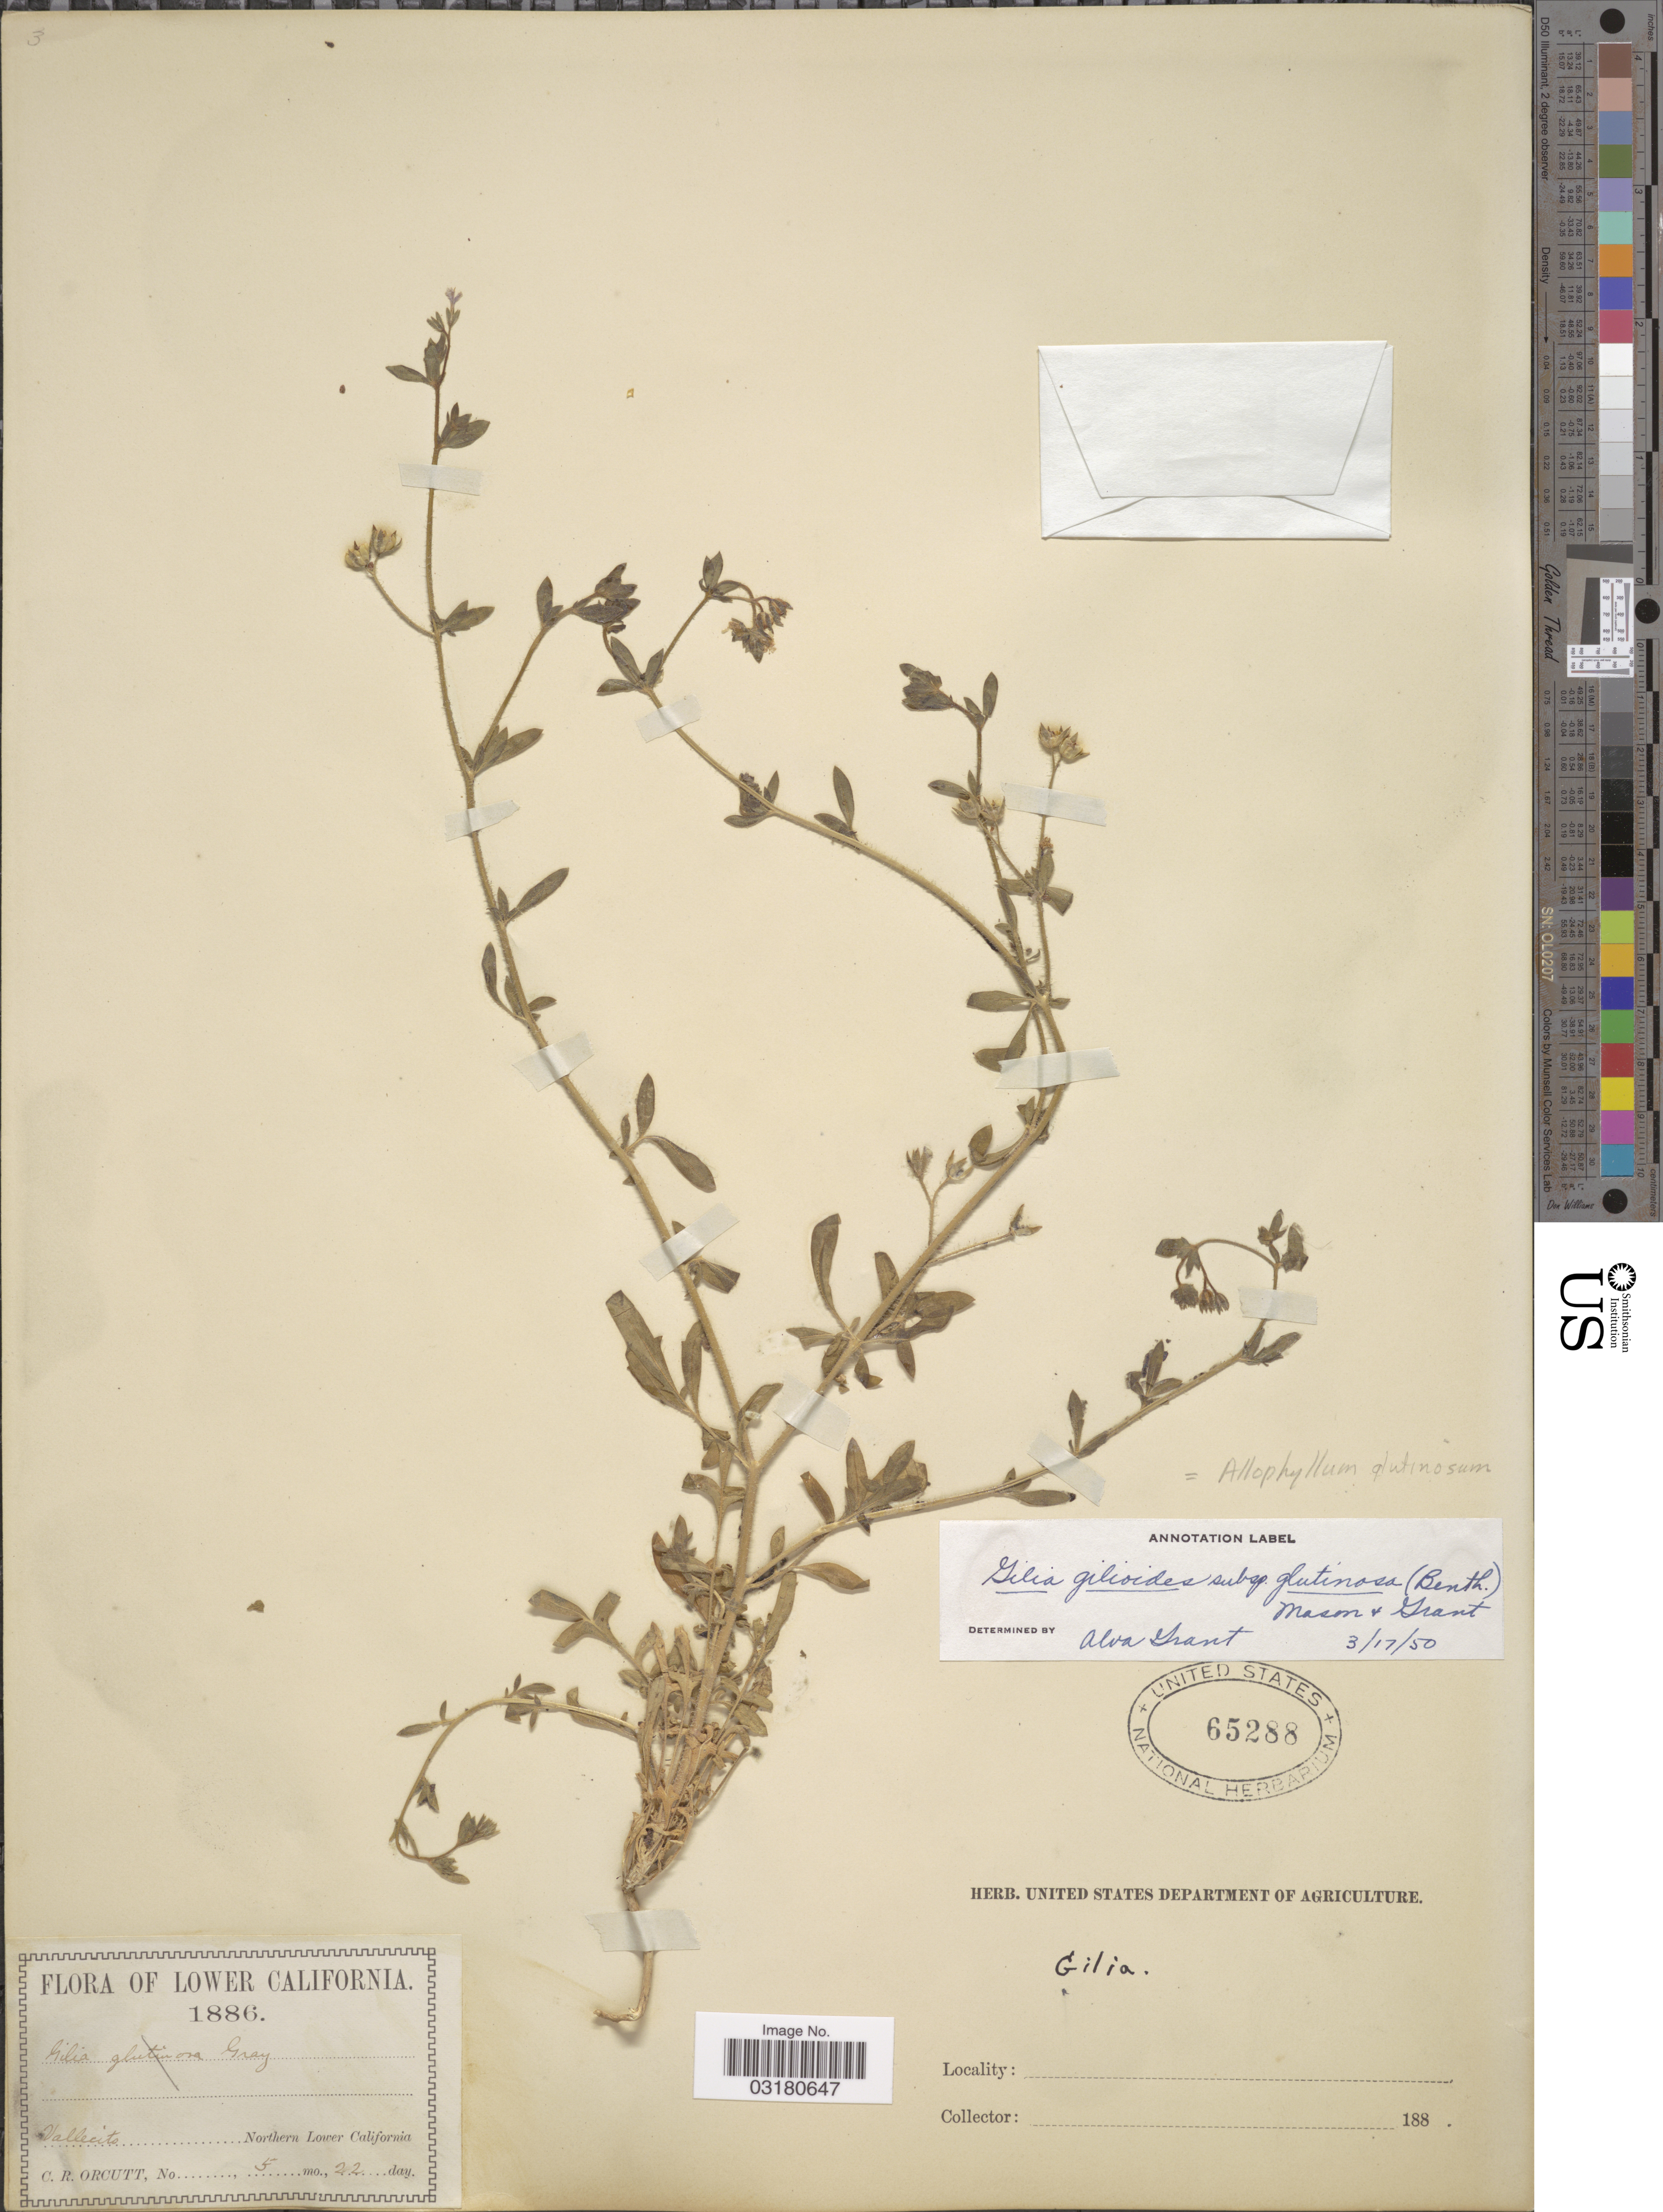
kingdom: Plantae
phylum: Tracheophyta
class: Magnoliopsida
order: Ericales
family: Polemoniaceae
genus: Allophyllum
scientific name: Allophyllum glutinosum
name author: (Benth.) A.D. Grant & V.E. Grant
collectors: C. R. Orcutt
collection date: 1886-05-22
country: Mexico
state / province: Baja California Norte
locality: Lower California. Vallecito. Northern Lower California.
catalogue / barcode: US 65288